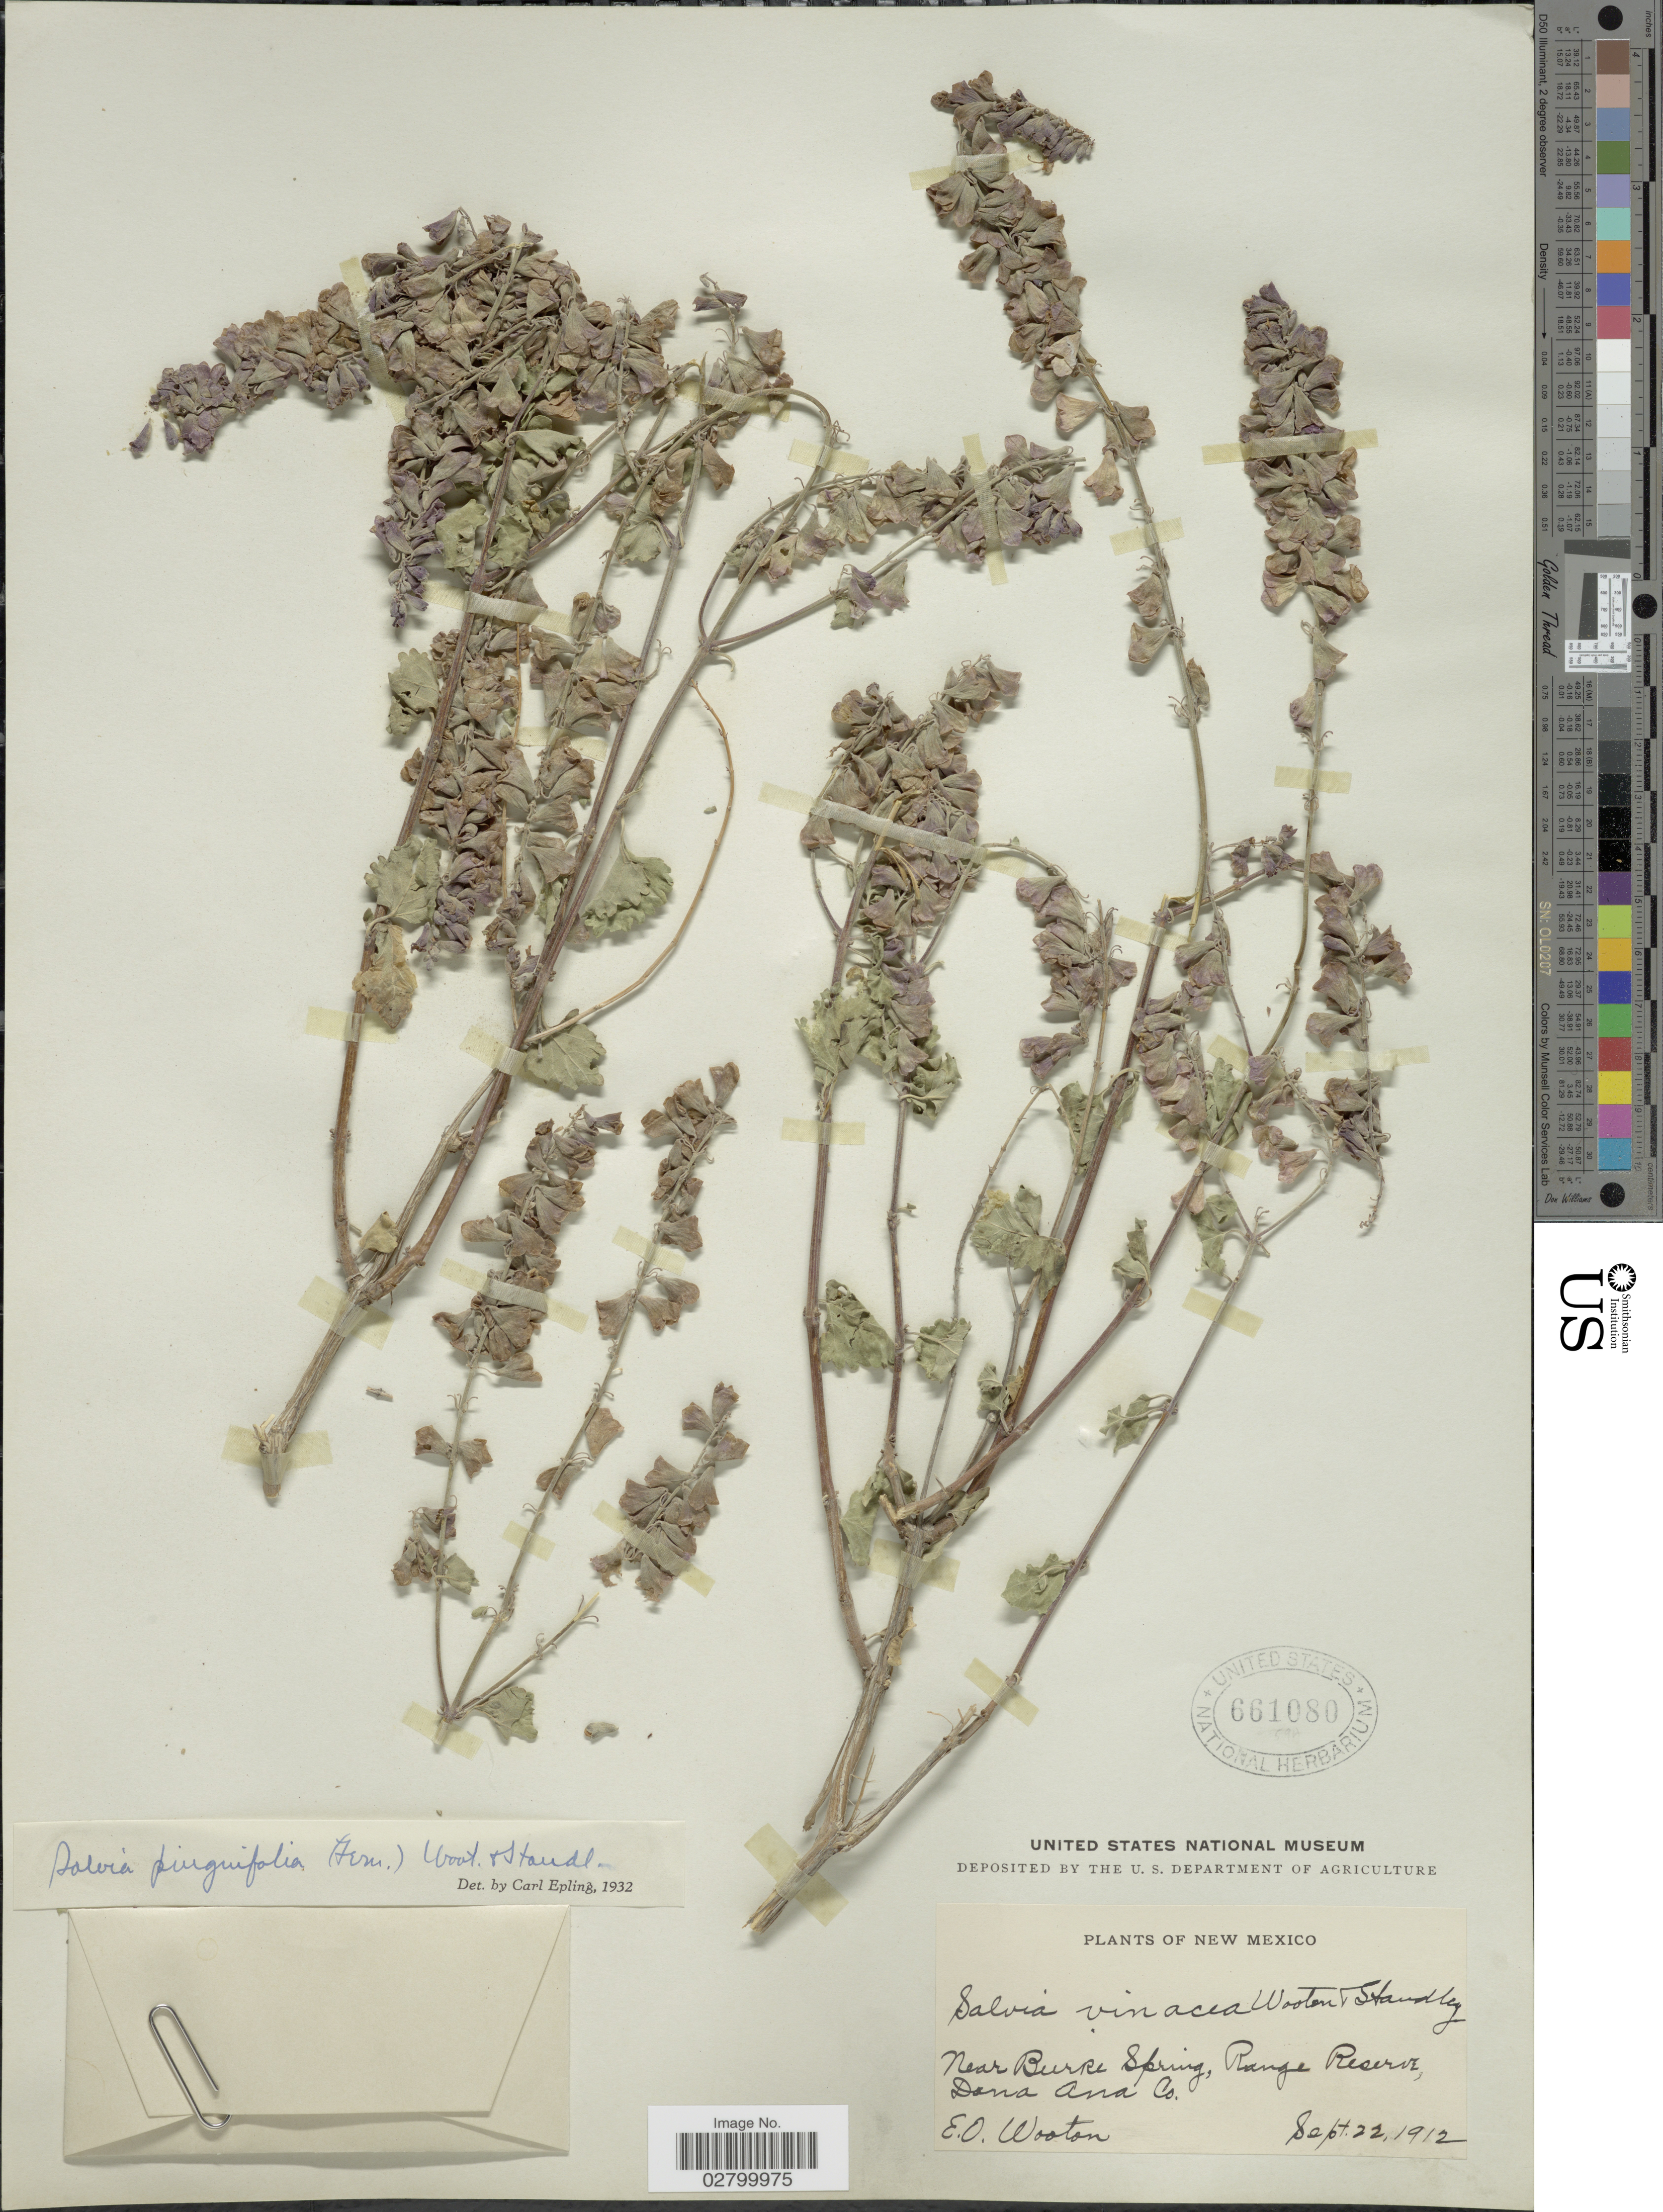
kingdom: Plantae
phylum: Tracheophyta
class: Magnoliopsida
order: Lamiales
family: Lamiaceae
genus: Salvia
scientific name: Salvia pinguifolia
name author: (Fernald) Wooton & Standl.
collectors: E. O. Wooton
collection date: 1912-09-22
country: United States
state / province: New Mexico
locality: Near Burke Spring, Range Reserve, Dona Ana Co.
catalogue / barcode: US 661080